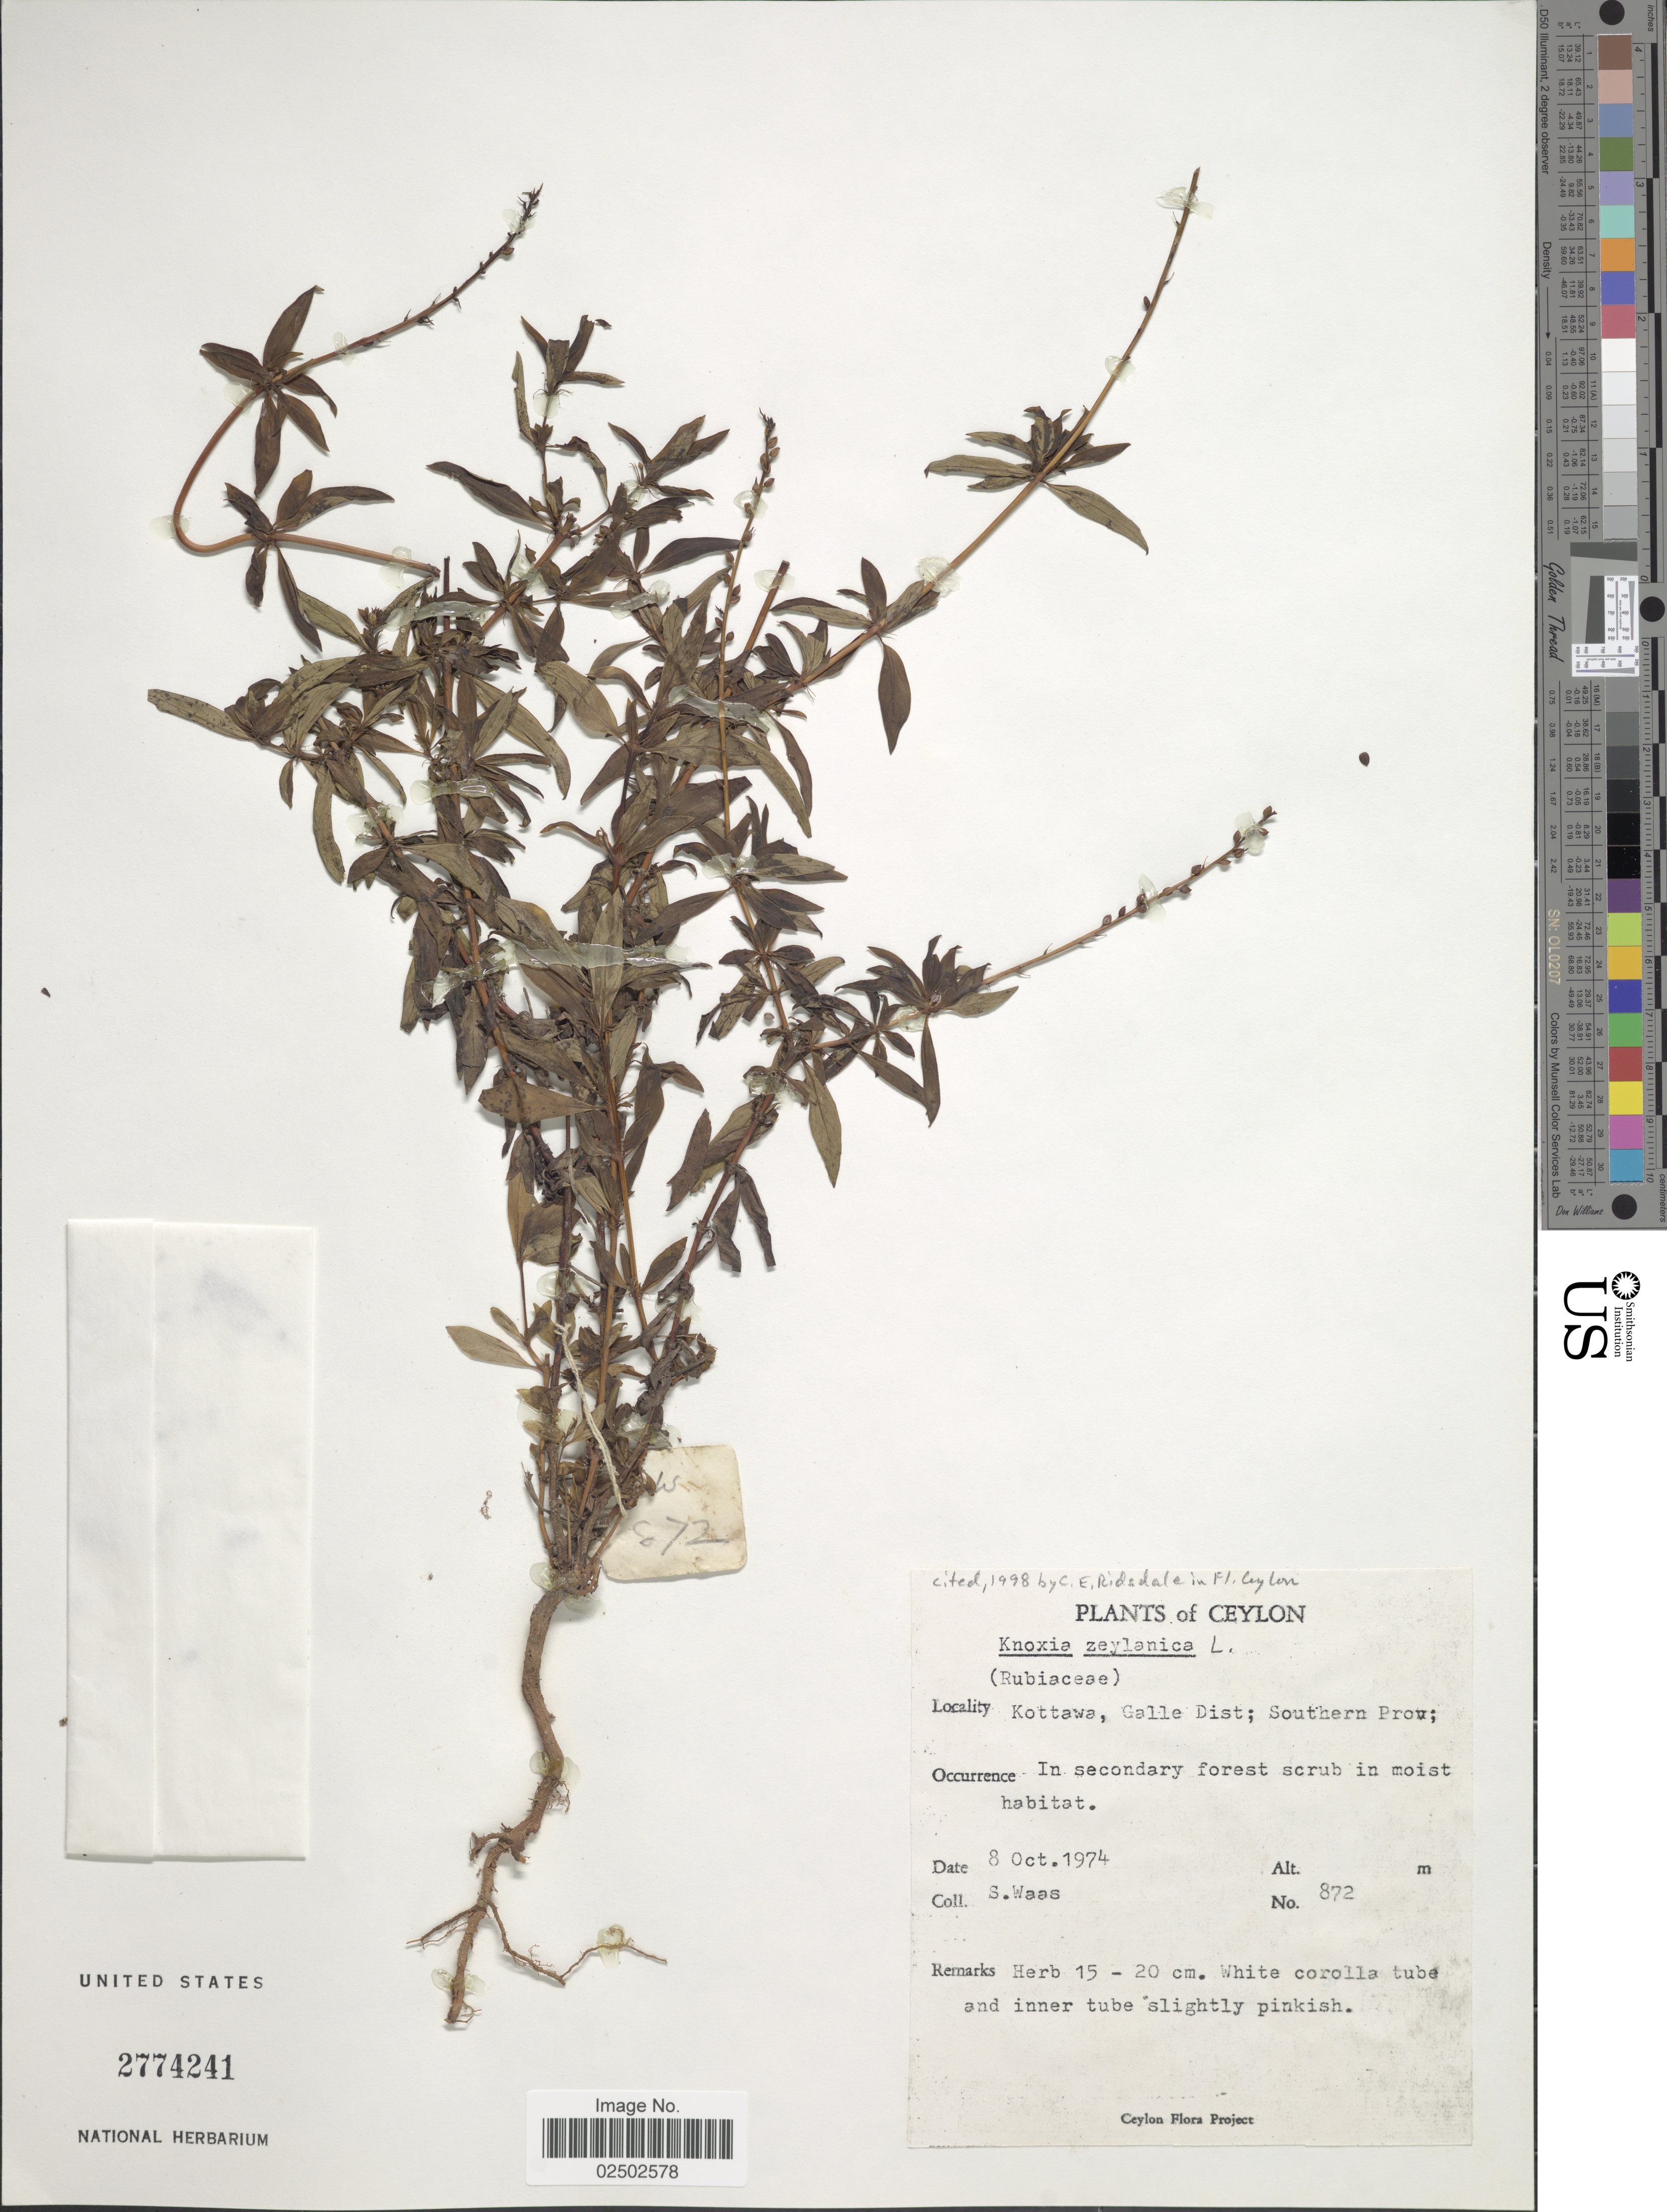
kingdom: Plantae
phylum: Tracheophyta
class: Magnoliopsida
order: Gentianales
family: Rubiaceae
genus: Knoxia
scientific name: Knoxia zeylanica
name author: L.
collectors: S. Waas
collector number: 872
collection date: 1974-10-08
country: Sri Lanka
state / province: Southern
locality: Ceylon, Kottawa. Galle Dist.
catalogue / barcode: US 2774241